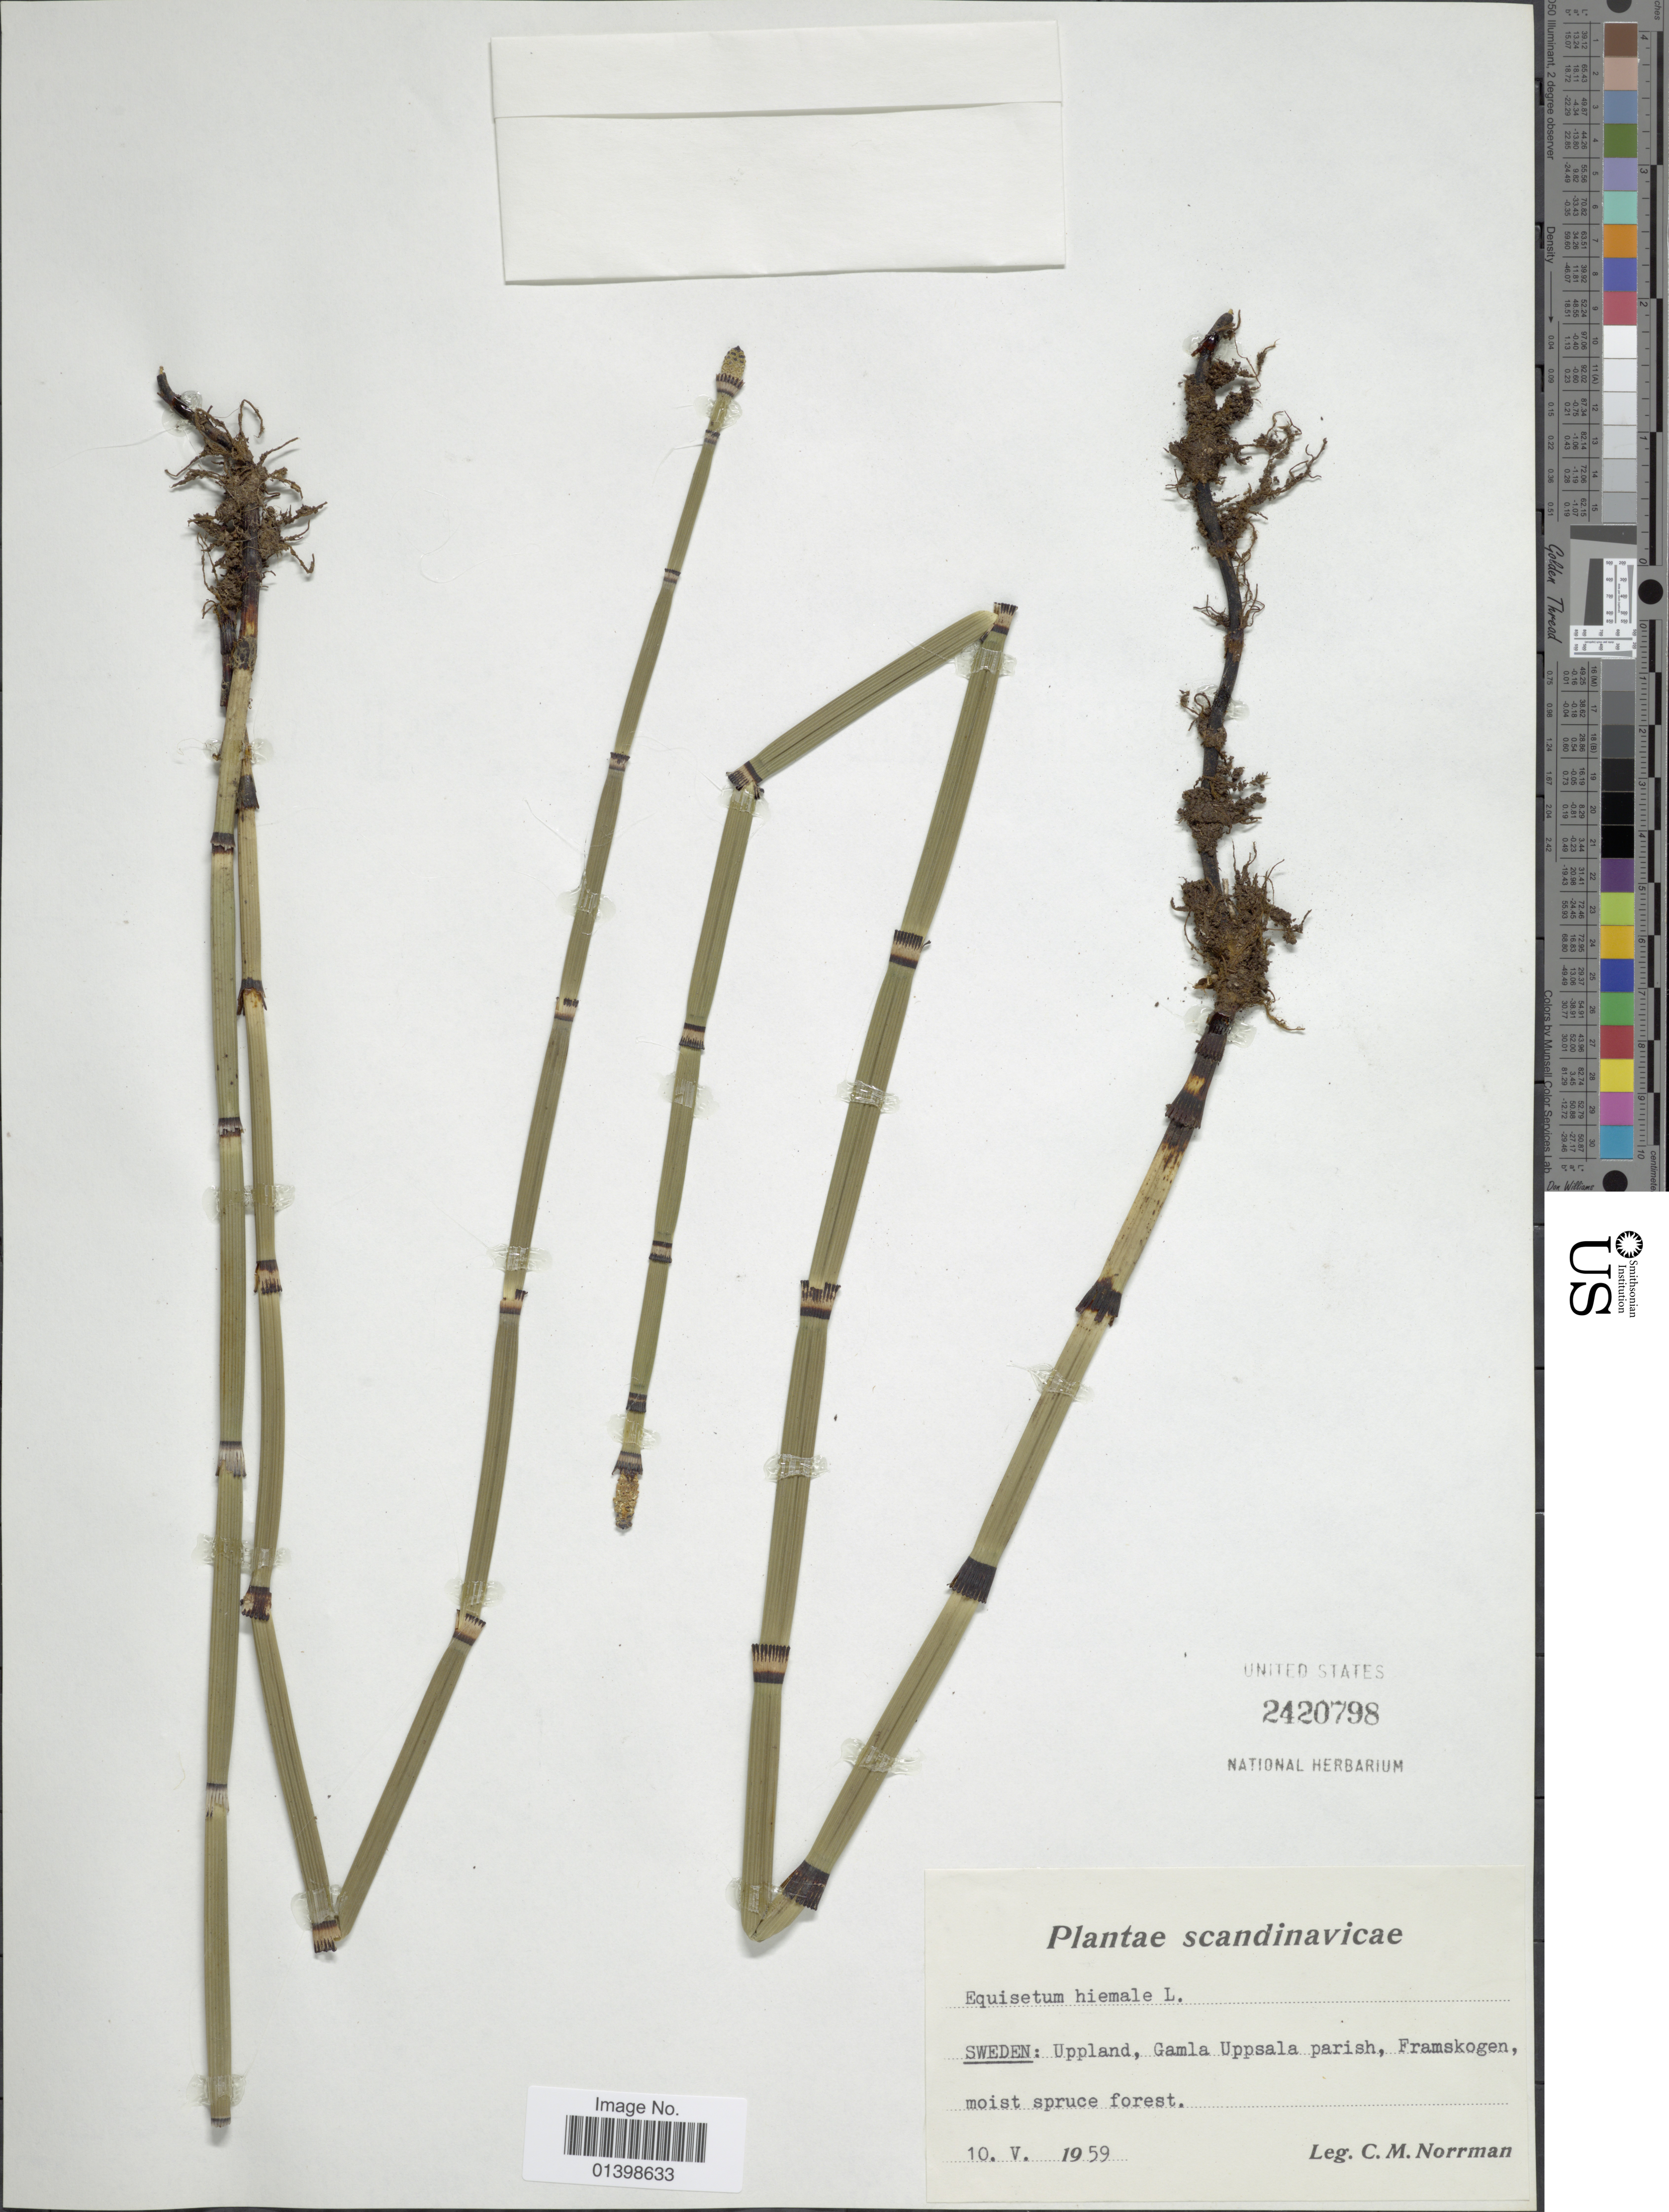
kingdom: Plantae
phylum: Tracheophyta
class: Polypodiopsida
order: Equisetales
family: Equisetaceae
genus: Equisetum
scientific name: Equisetum hyemale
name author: L.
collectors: C. Norman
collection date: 1959-05-10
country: Sweden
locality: Uppland, Gamla Uppsala parish, Framskogen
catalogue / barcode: US 2420798